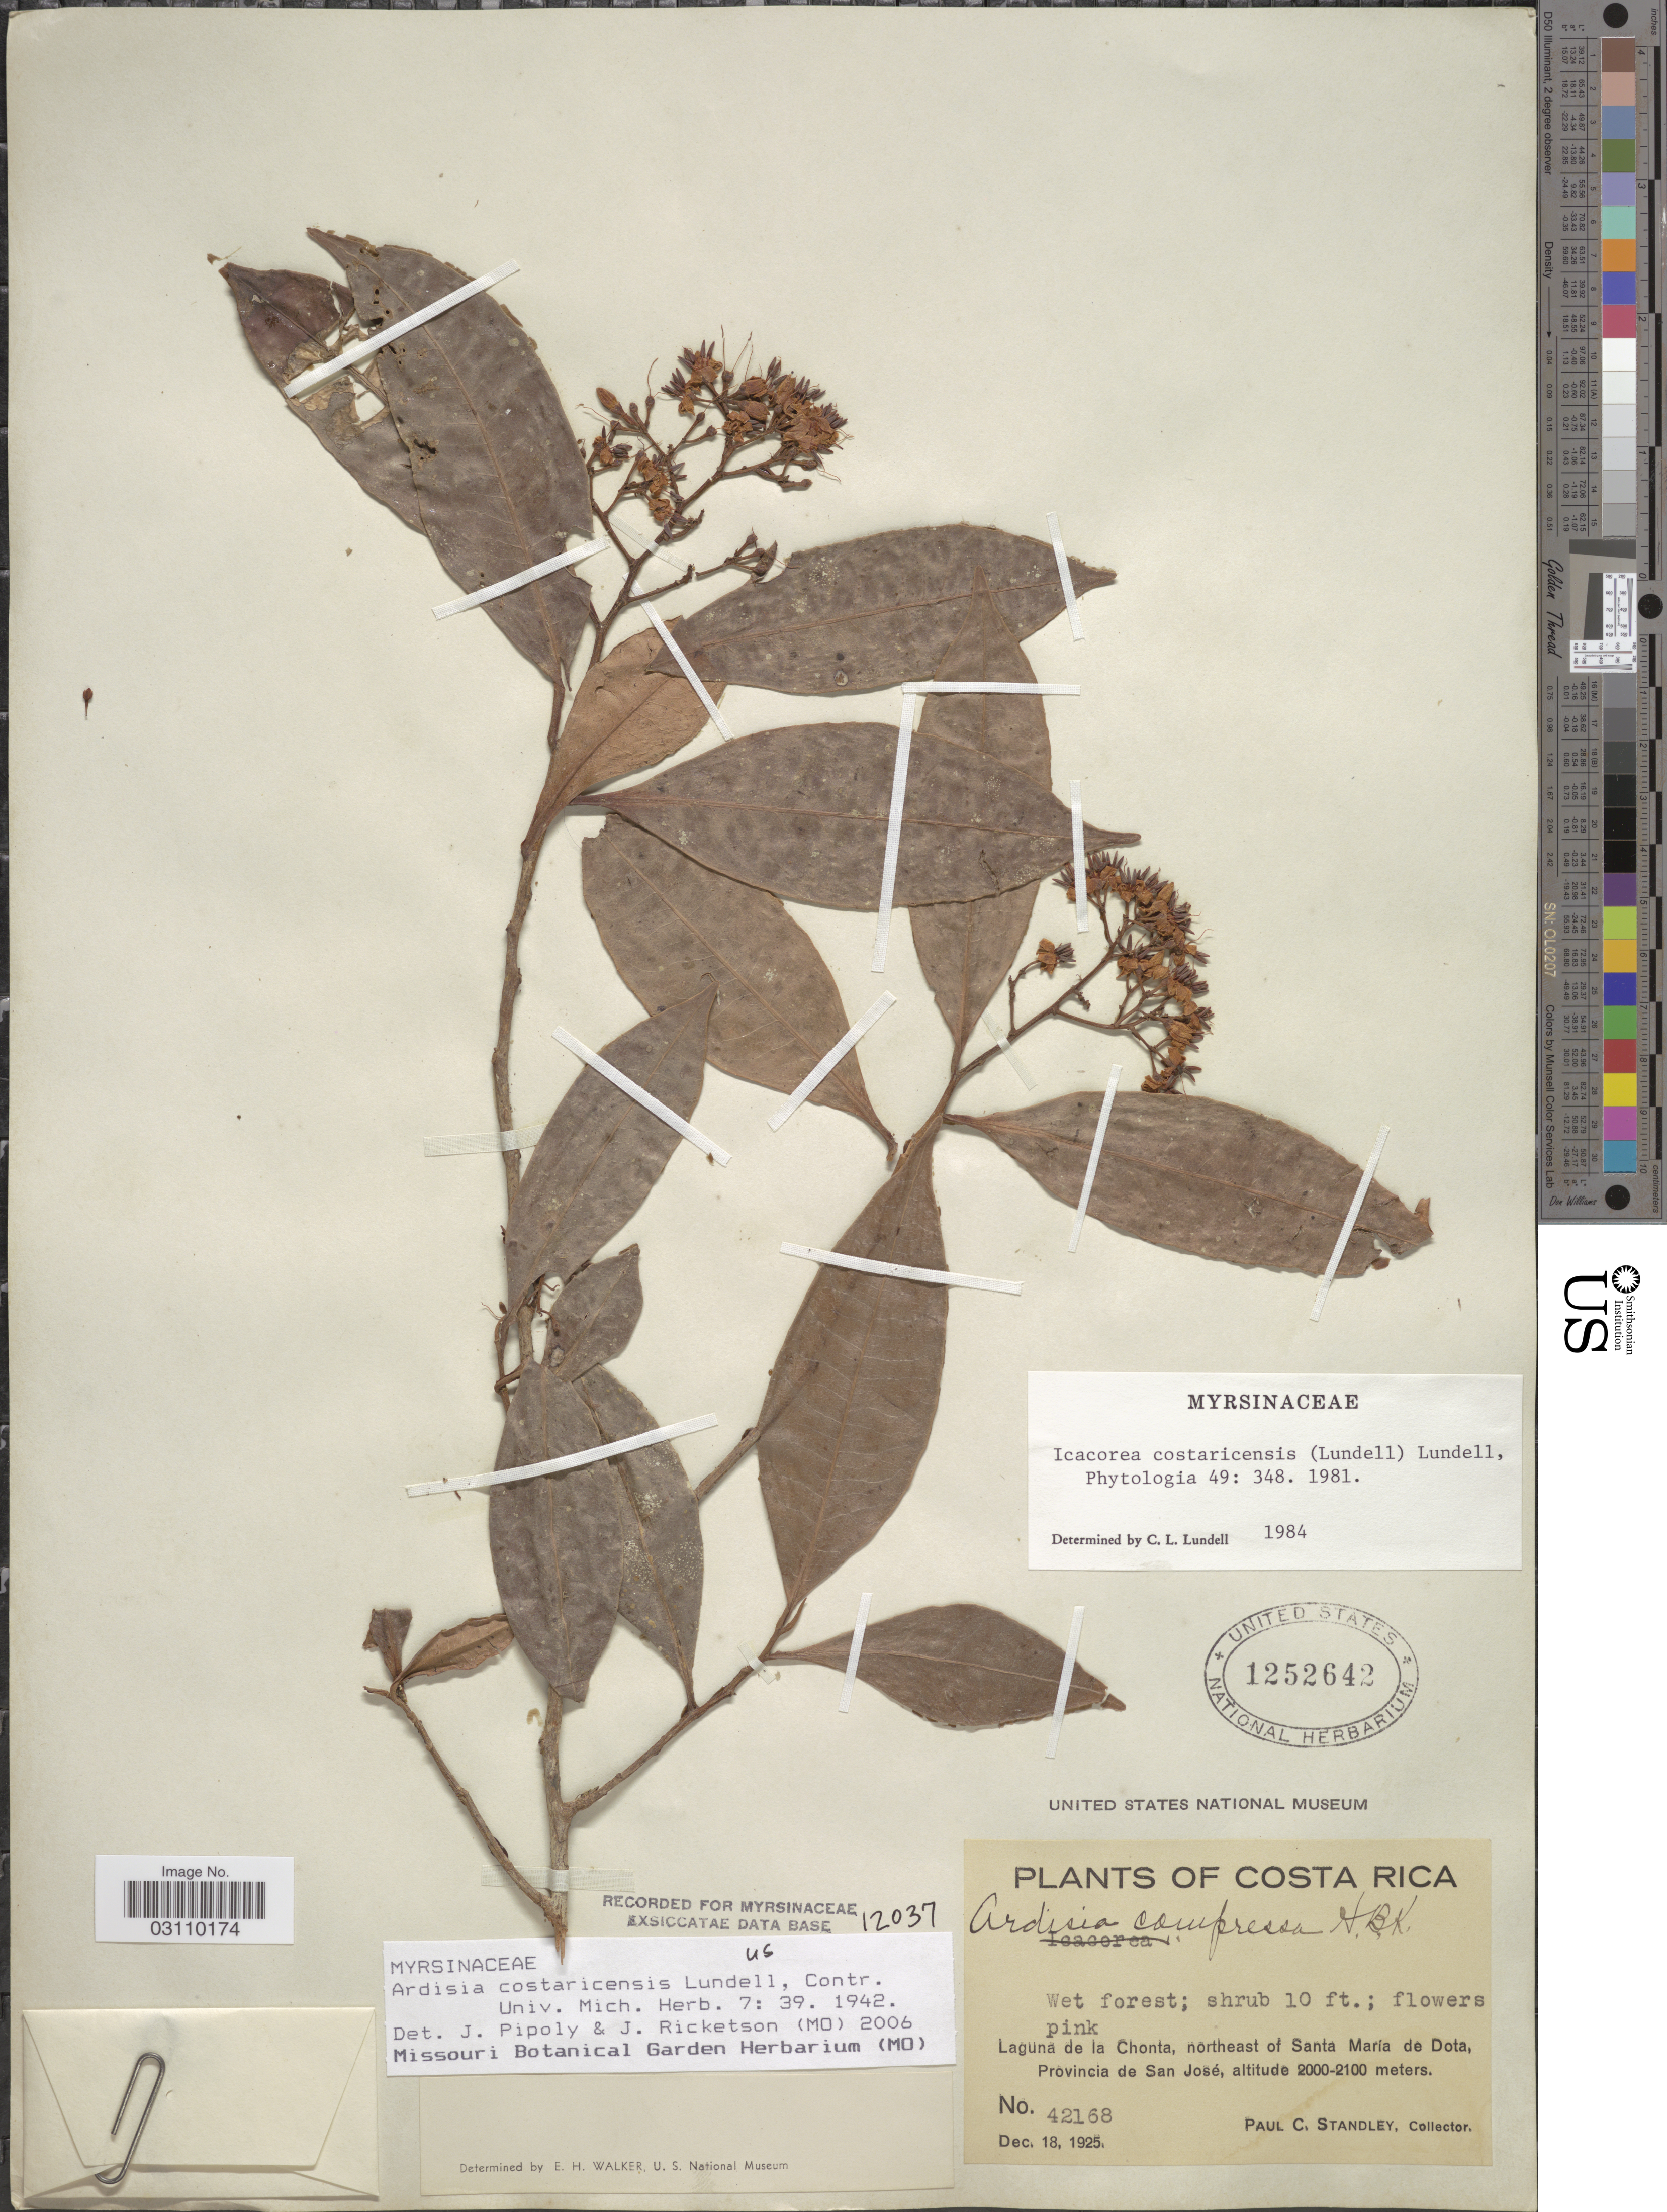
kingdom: Plantae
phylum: Tracheophyta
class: Magnoliopsida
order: Ericales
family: Primulaceae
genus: Ardisia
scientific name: Ardisia costaricensis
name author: Lundell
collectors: P. C. Standley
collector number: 42168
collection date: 1925-12-18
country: Costa Rica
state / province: San José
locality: Laguna de la Chonta, northeast of Santa María de Dota.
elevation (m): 2000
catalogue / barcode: US 1252642